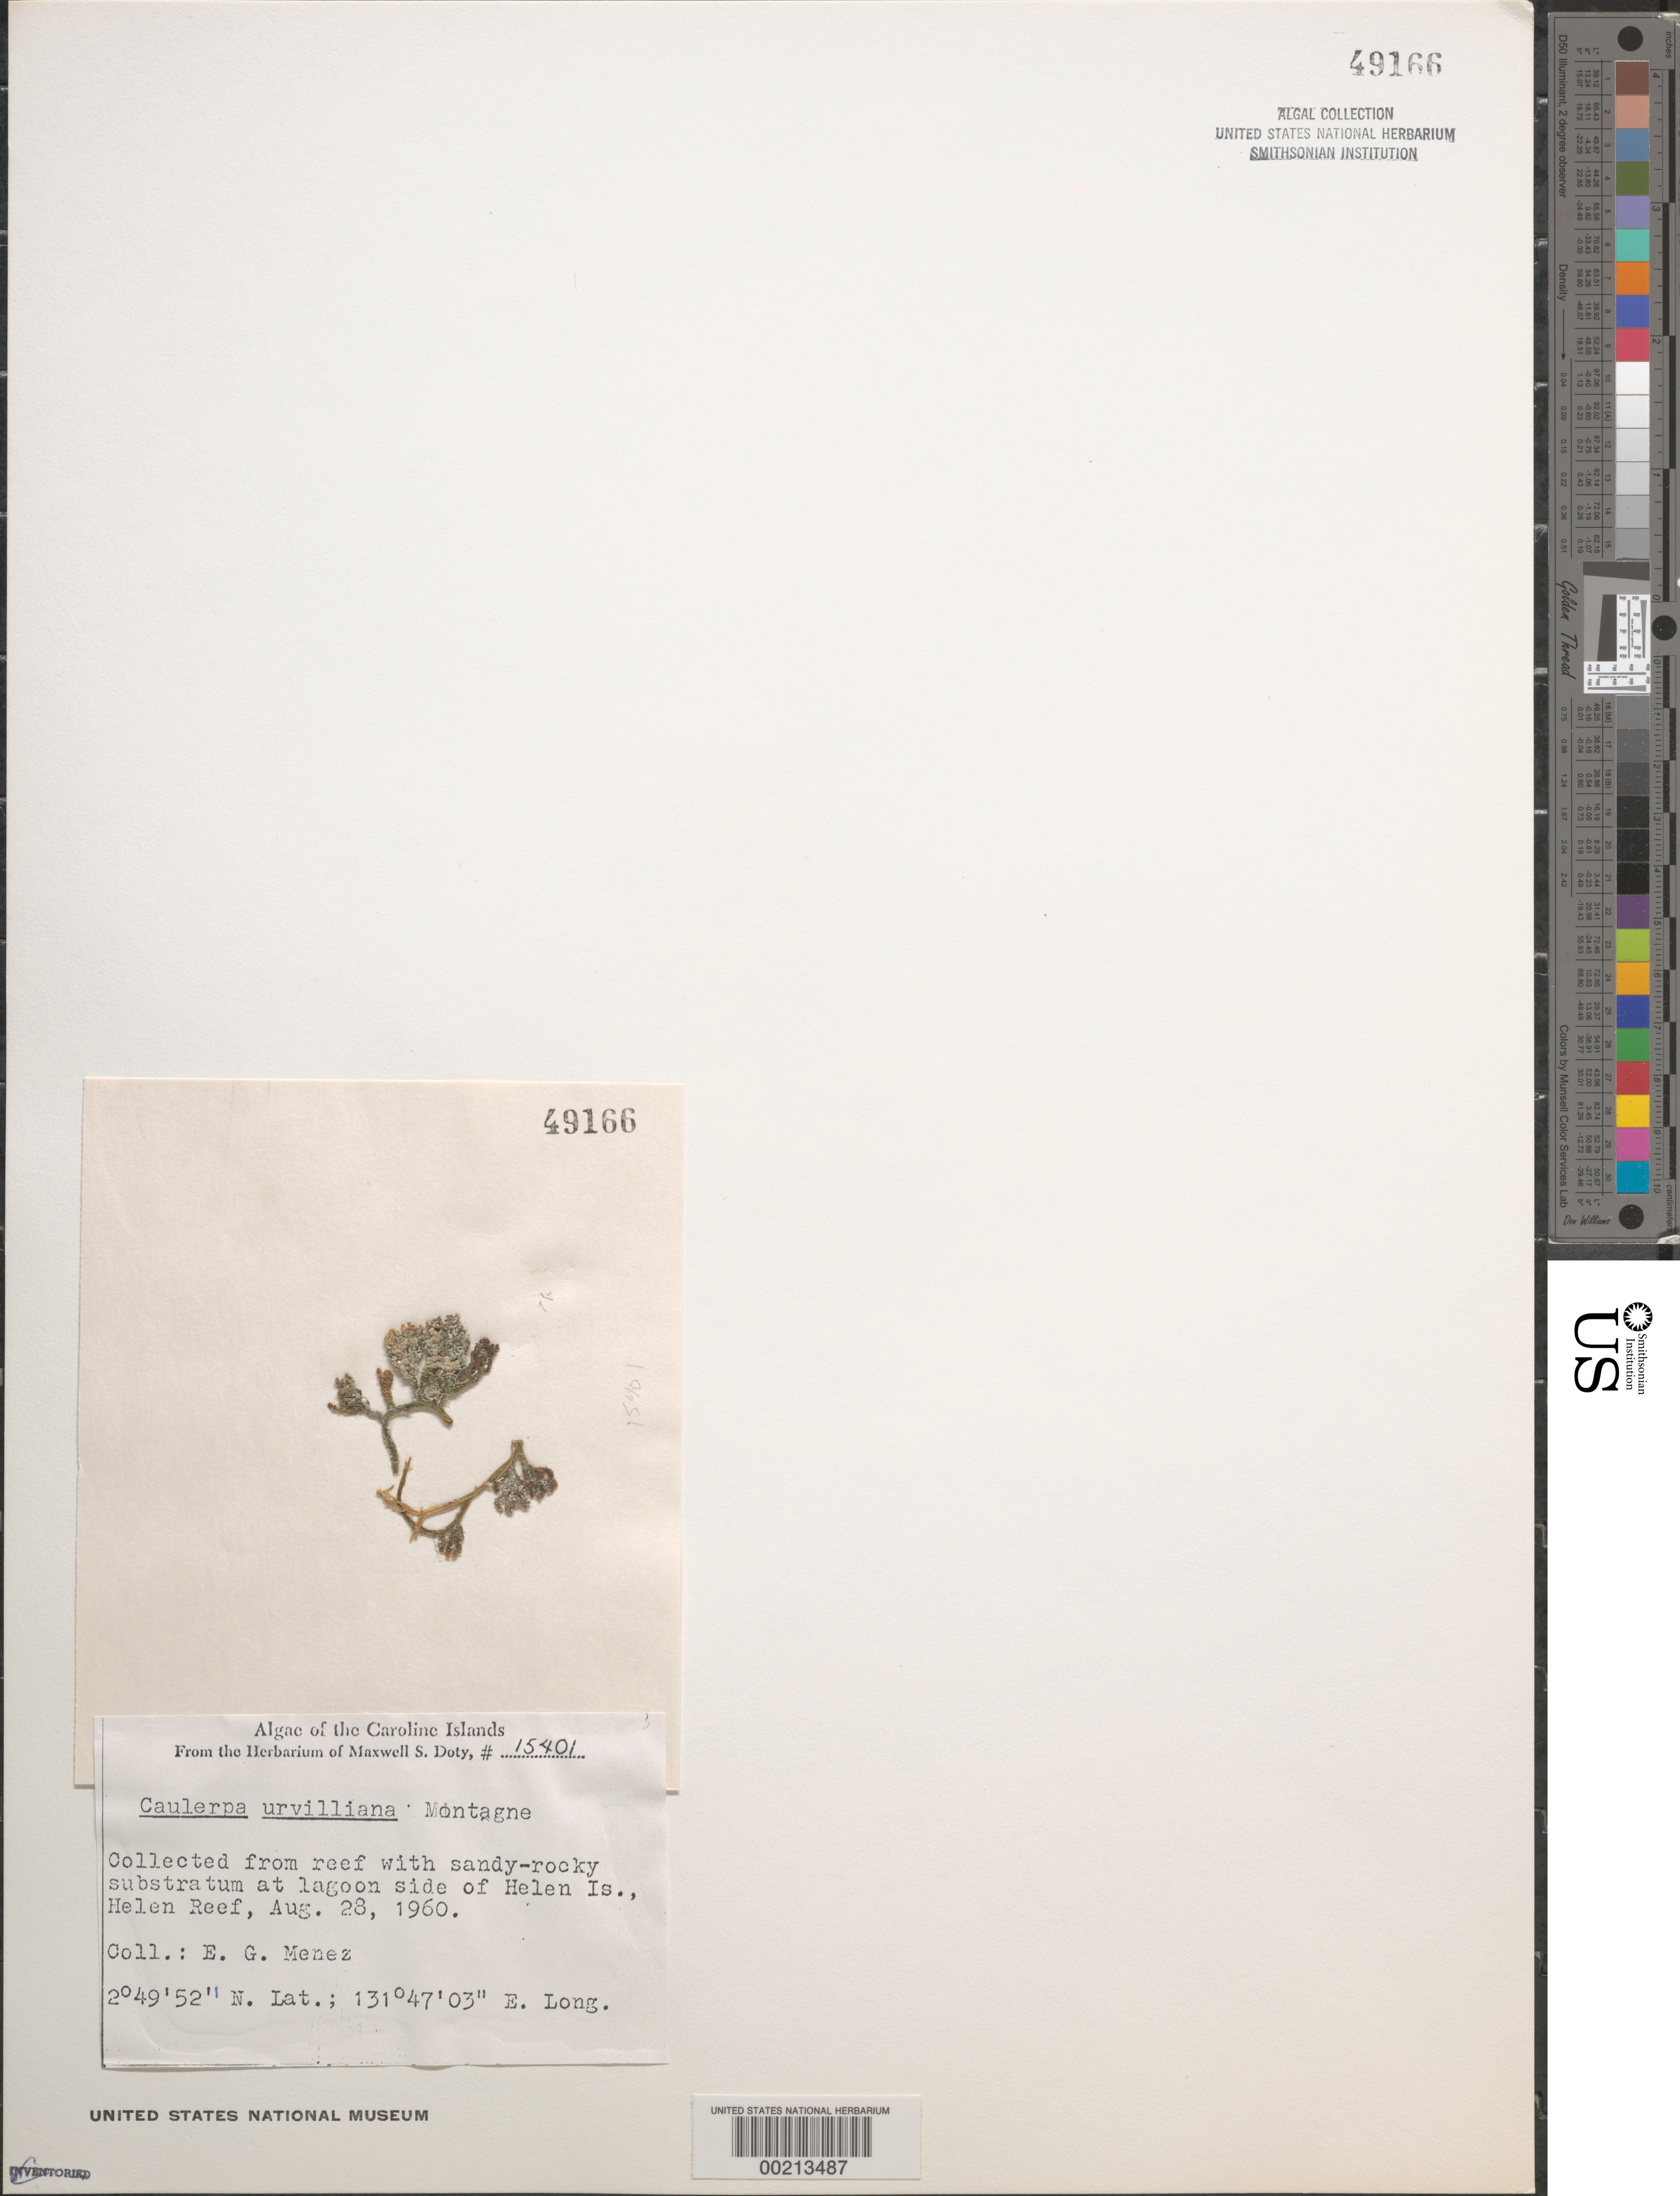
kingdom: Plantae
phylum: Chlorophyta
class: Ulvophyceae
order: Bryopsidales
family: Caulerpaceae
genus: Caulerpa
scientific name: Caulerpa urvilleana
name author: Mont.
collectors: Meñez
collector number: MSD 15401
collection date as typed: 28 Aug 1960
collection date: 1960-08-28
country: Palau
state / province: Belau Outliers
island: Helen Atoll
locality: Helen Reef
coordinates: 2 49' 52" N, 131 47' 03" E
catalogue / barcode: US 49166